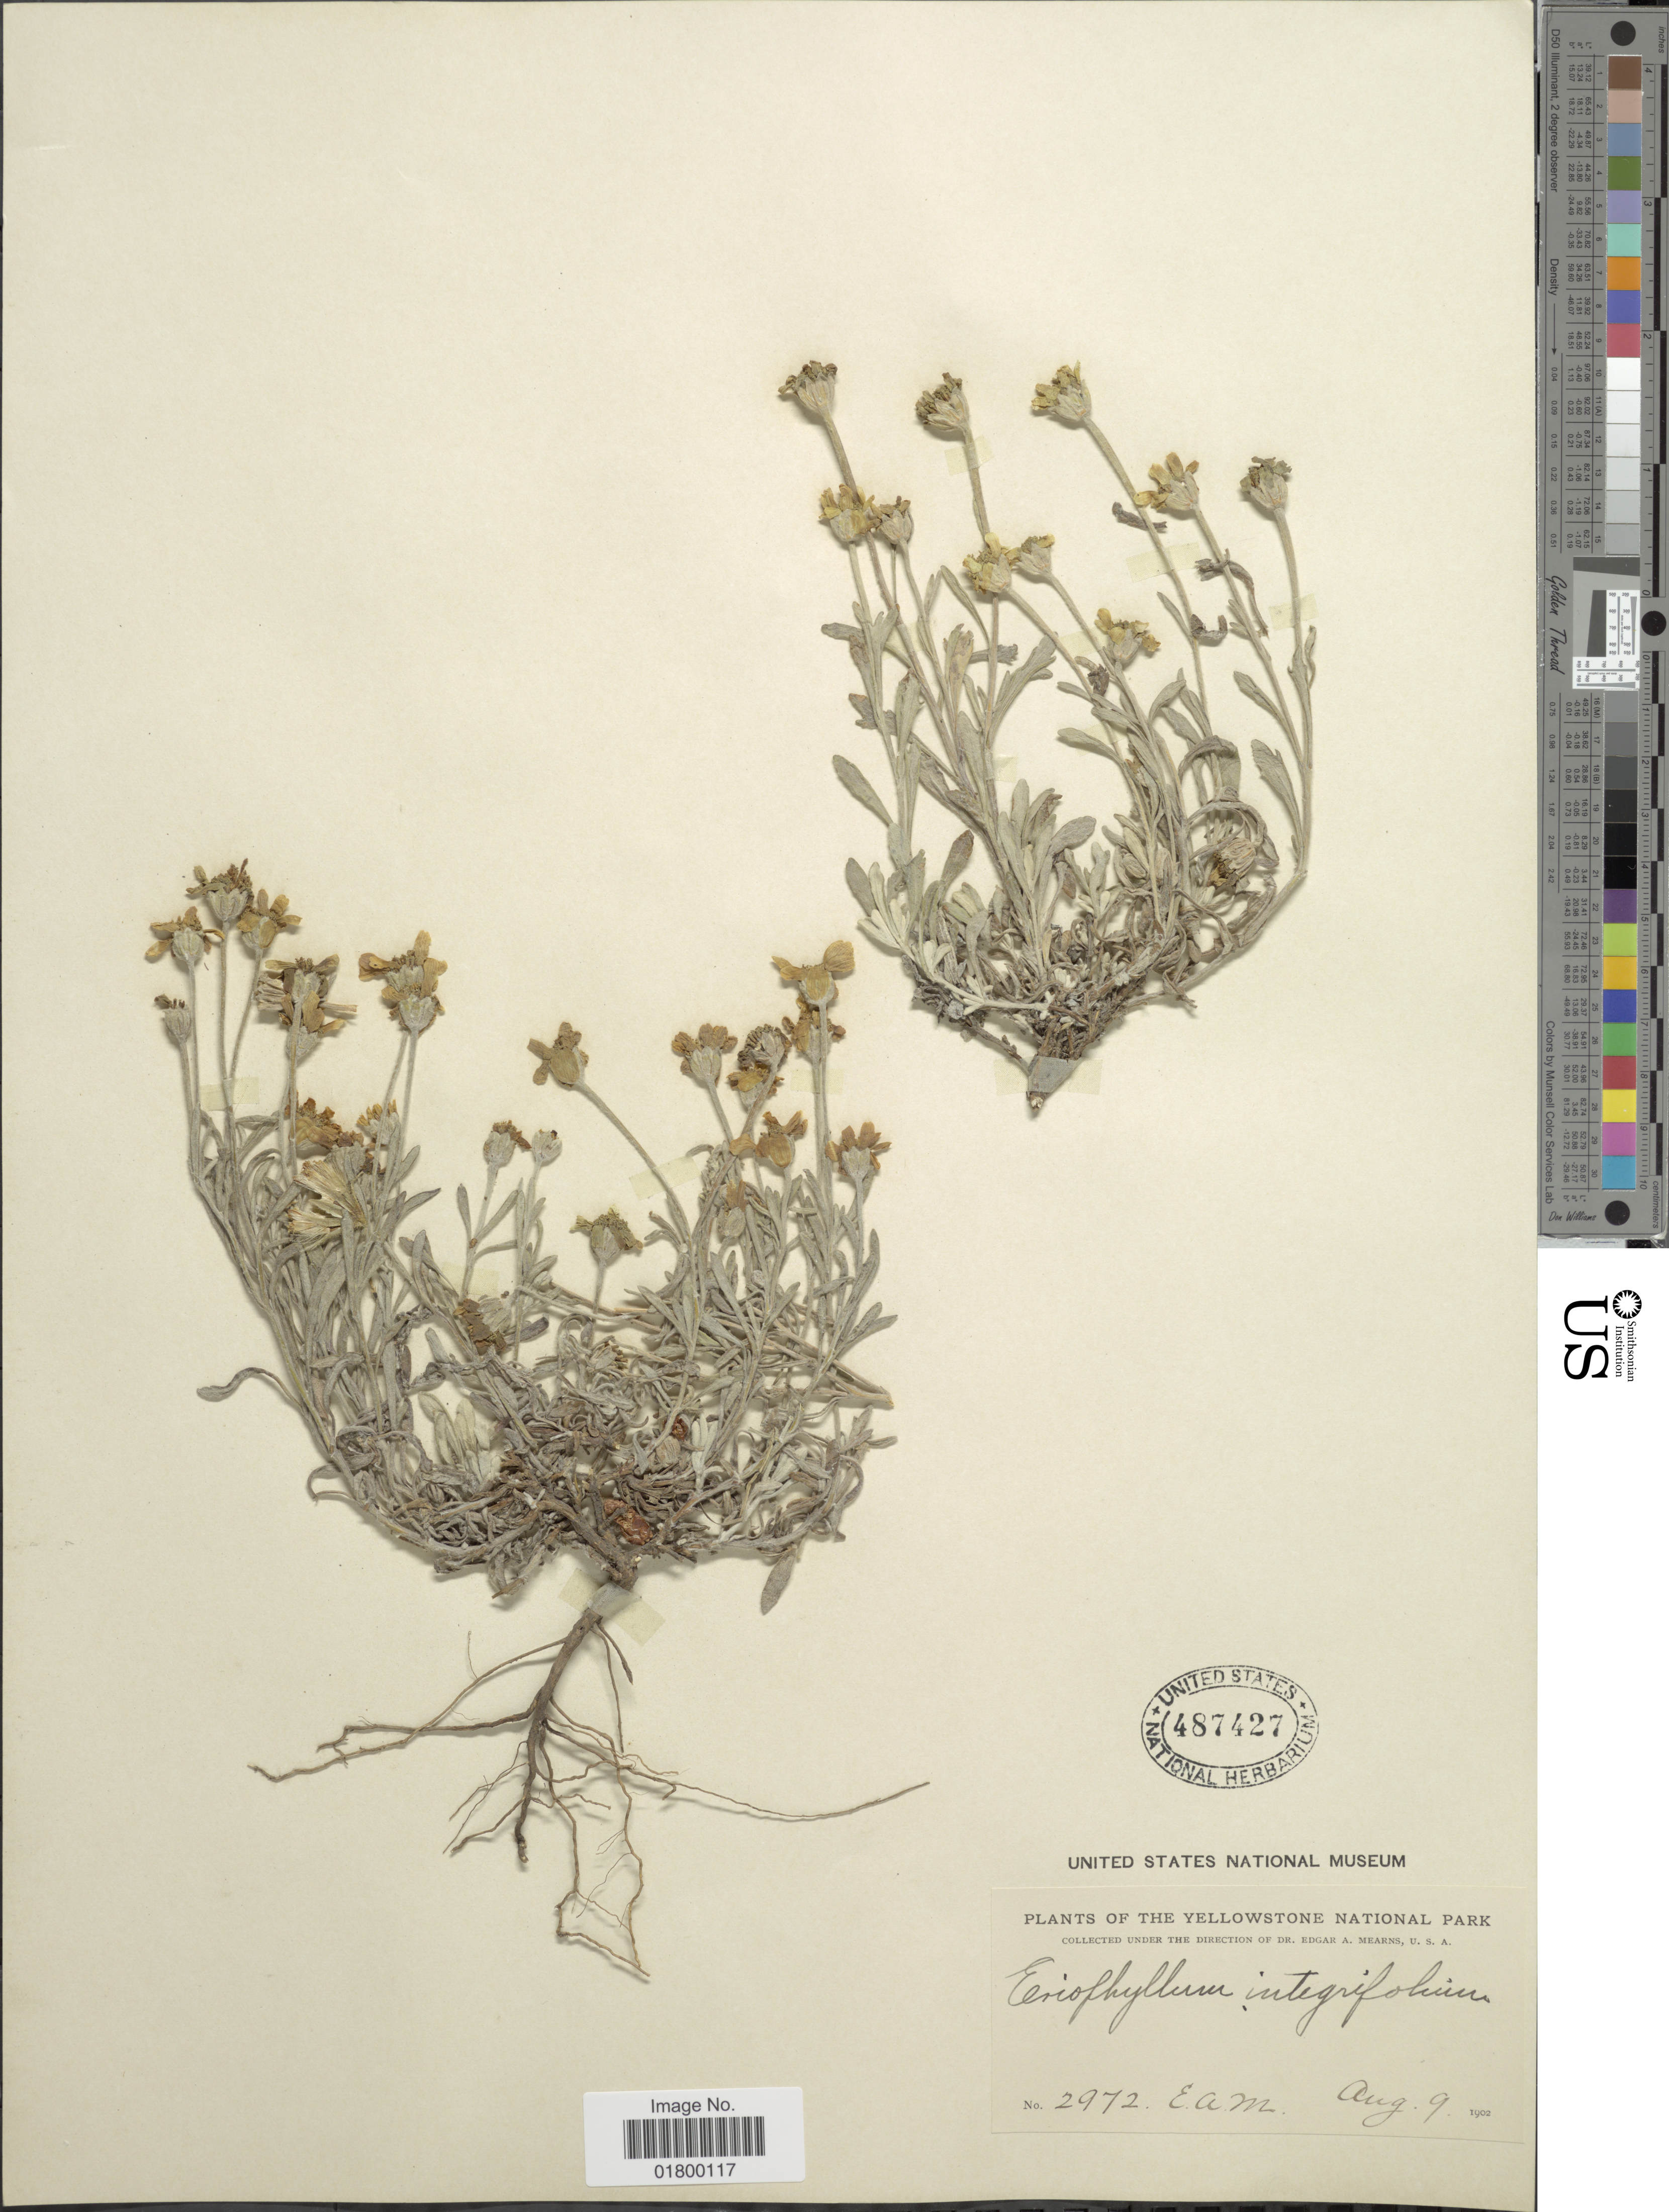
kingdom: Plantae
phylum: Tracheophyta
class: Magnoliopsida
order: Asterales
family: Asteraceae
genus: Eriophyllum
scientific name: Eriophyllum integrifolium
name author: (Hook.) Greene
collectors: E. A. Mearns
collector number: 2972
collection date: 1902-08-09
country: United States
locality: The Yellowstone National Park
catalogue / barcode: US 487427